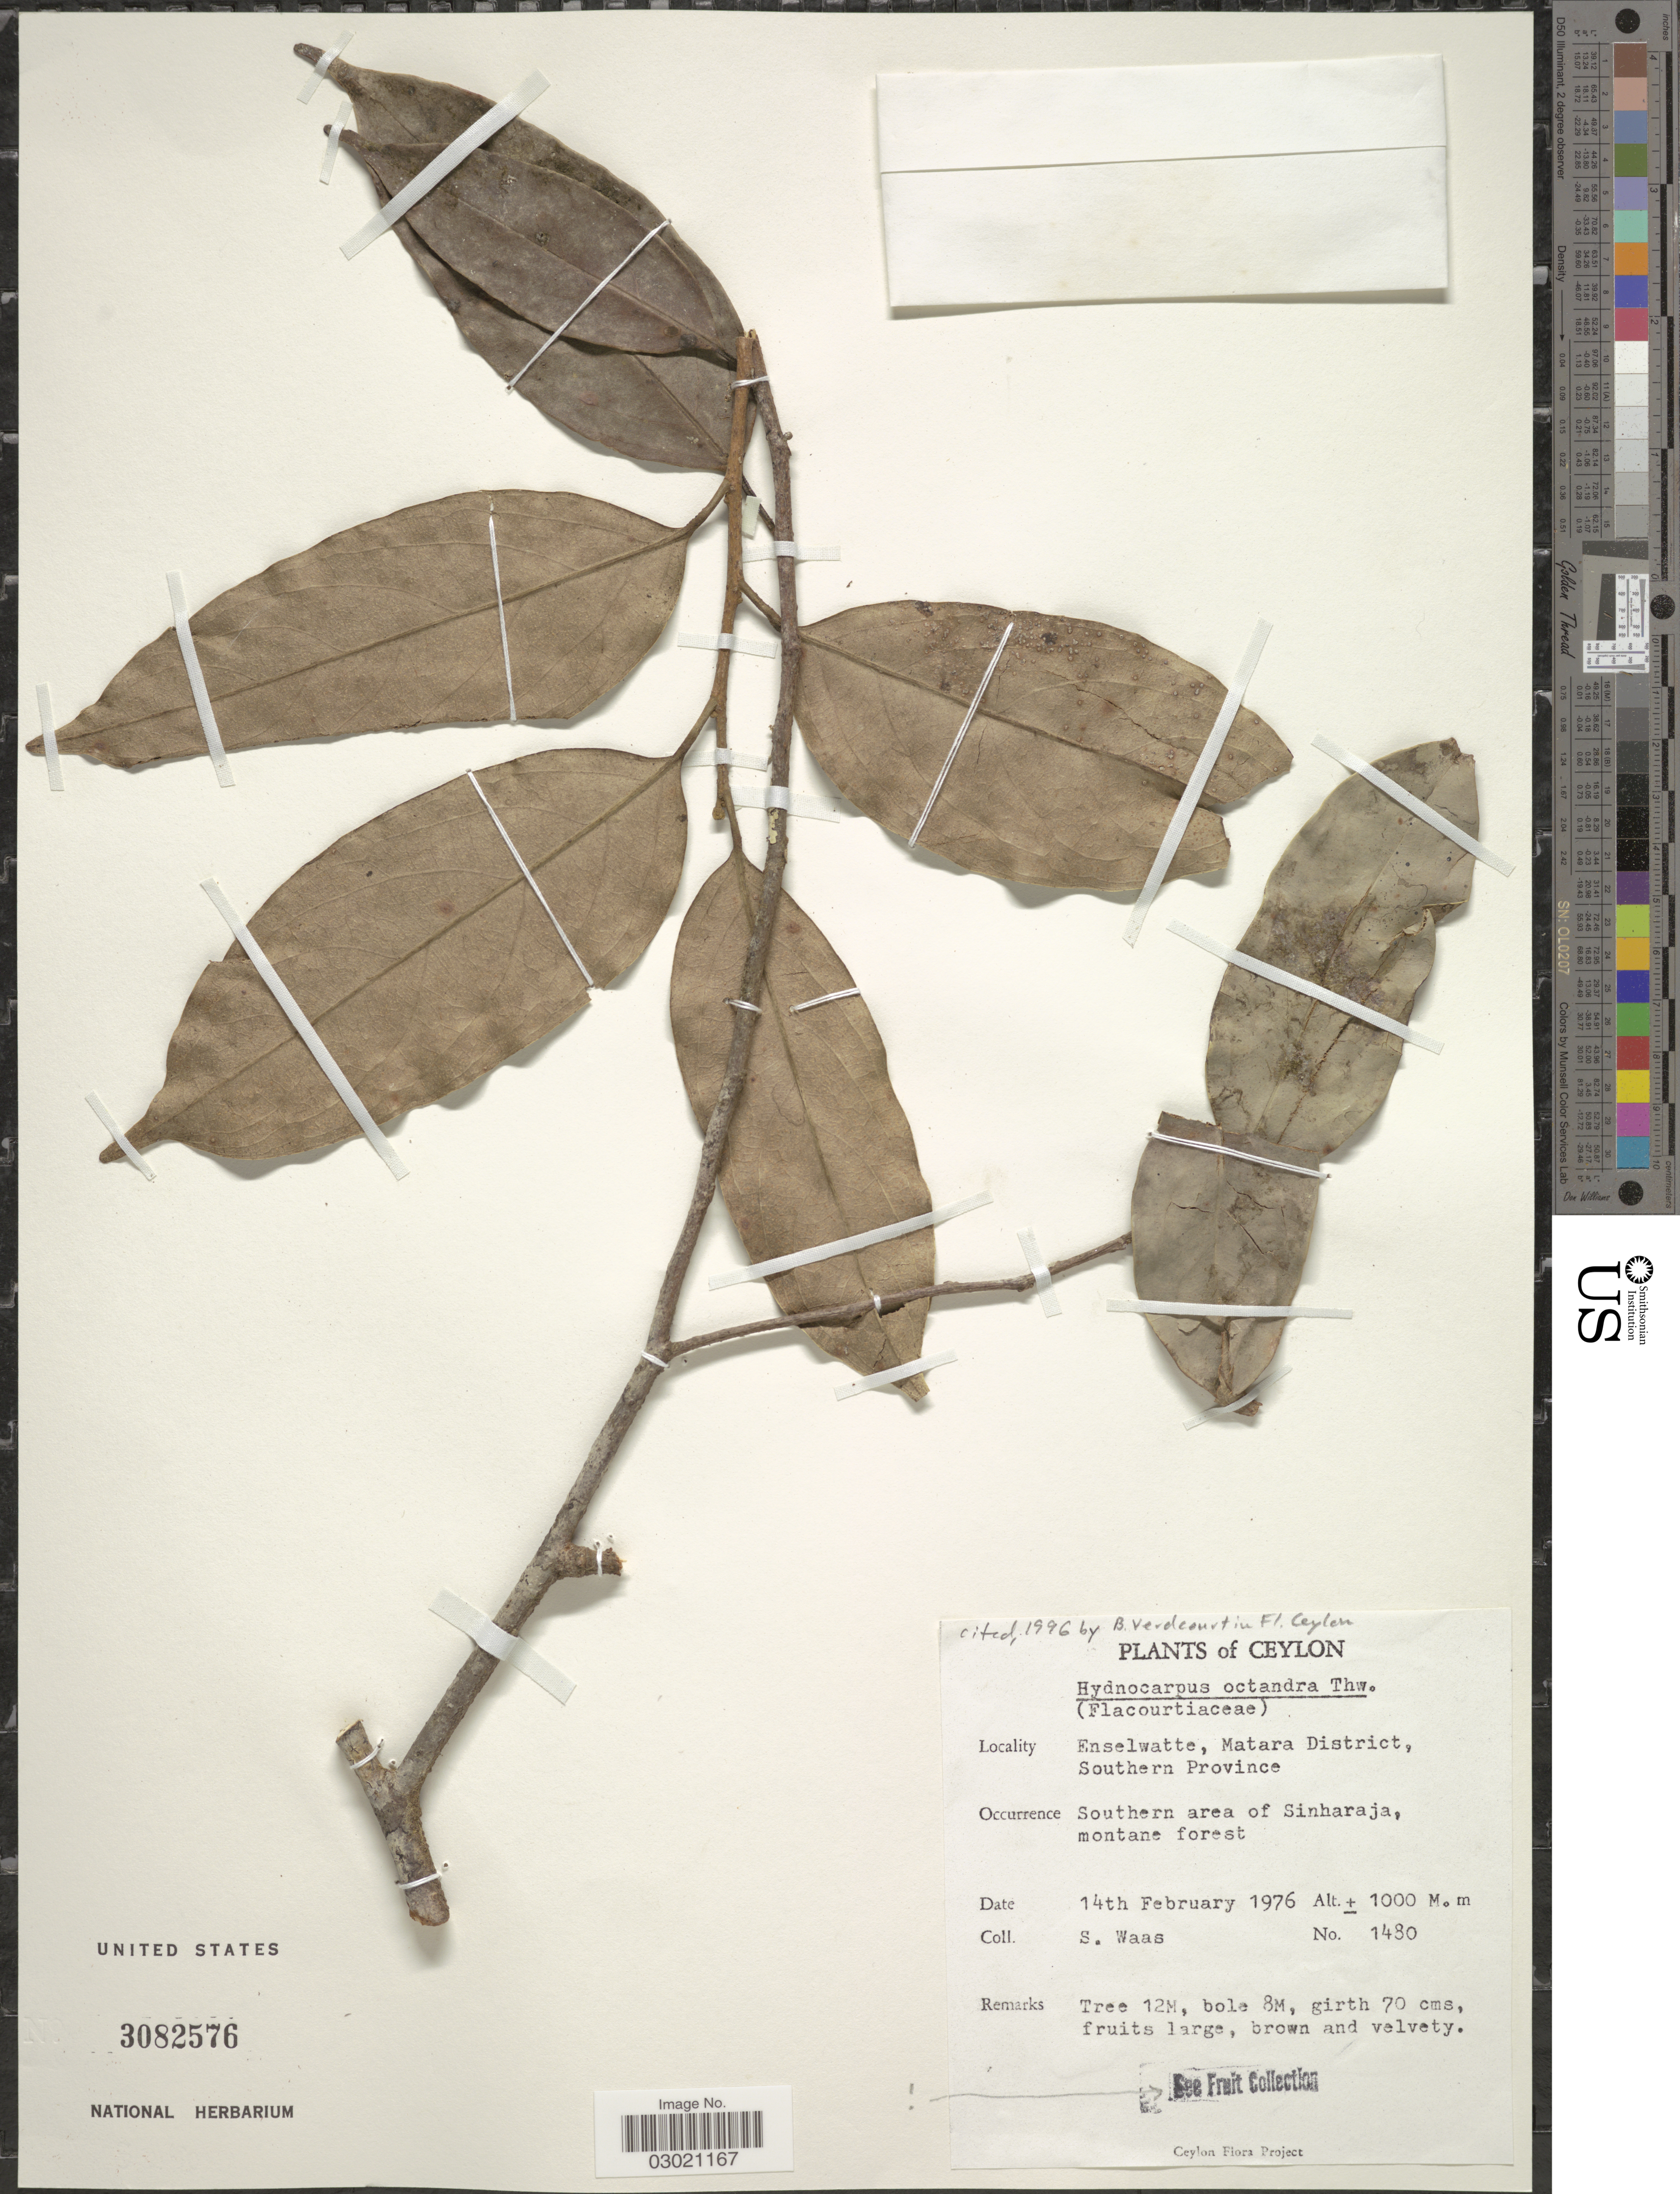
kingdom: Plantae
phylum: Tracheophyta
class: Magnoliopsida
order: Malpighiales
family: Achariaceae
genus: Hydnocarpus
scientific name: Hydnocarpus octandrus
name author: Thwaites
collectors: S. Waas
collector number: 1480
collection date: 1976-02-14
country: Sri Lanka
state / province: Southern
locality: Ceylon, Enselwatte, Matara District, Southern area of Sinharaja, montane forest.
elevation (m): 1000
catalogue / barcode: US 3082576